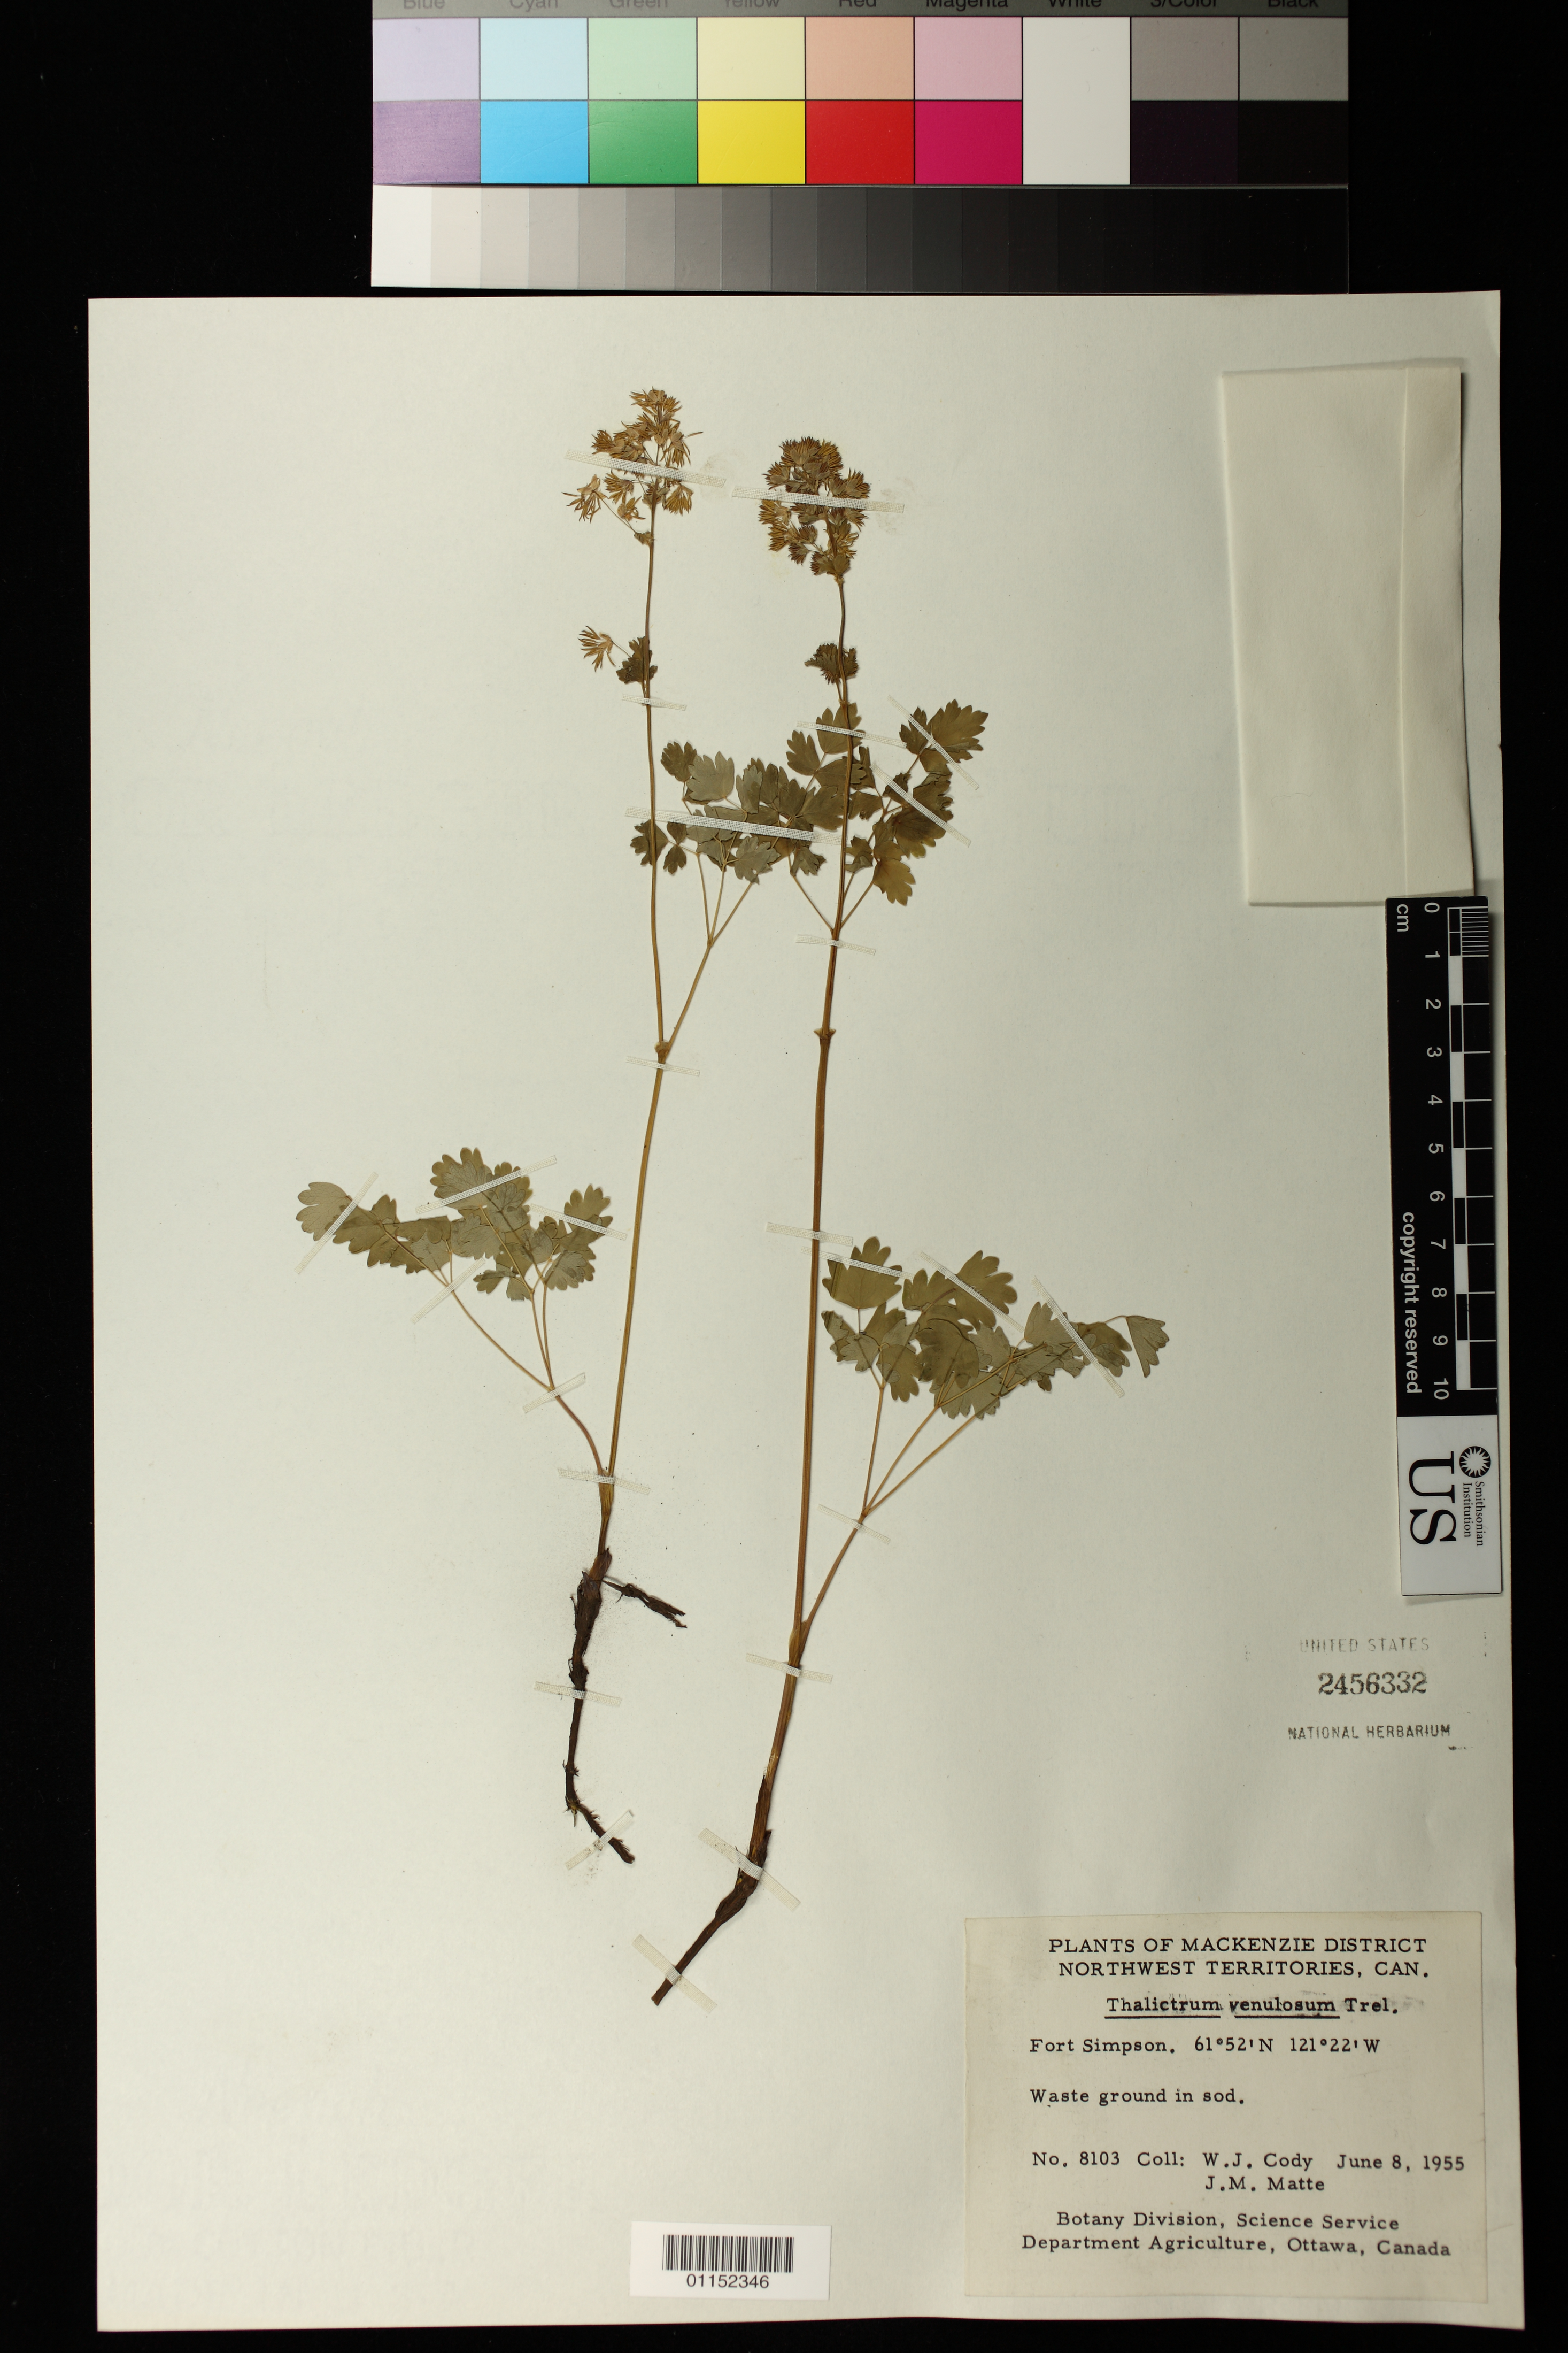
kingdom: Plantae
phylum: Tracheophyta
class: Magnoliopsida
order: Ranunculales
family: Ranunculaceae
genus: Thalictrum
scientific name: Thalictrum venulosum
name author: Trel.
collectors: W. Cody & R. Gutteridge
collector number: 8103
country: Canada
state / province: Northwest Territories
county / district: Mackenzie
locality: Fort Simpson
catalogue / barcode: US 2456332